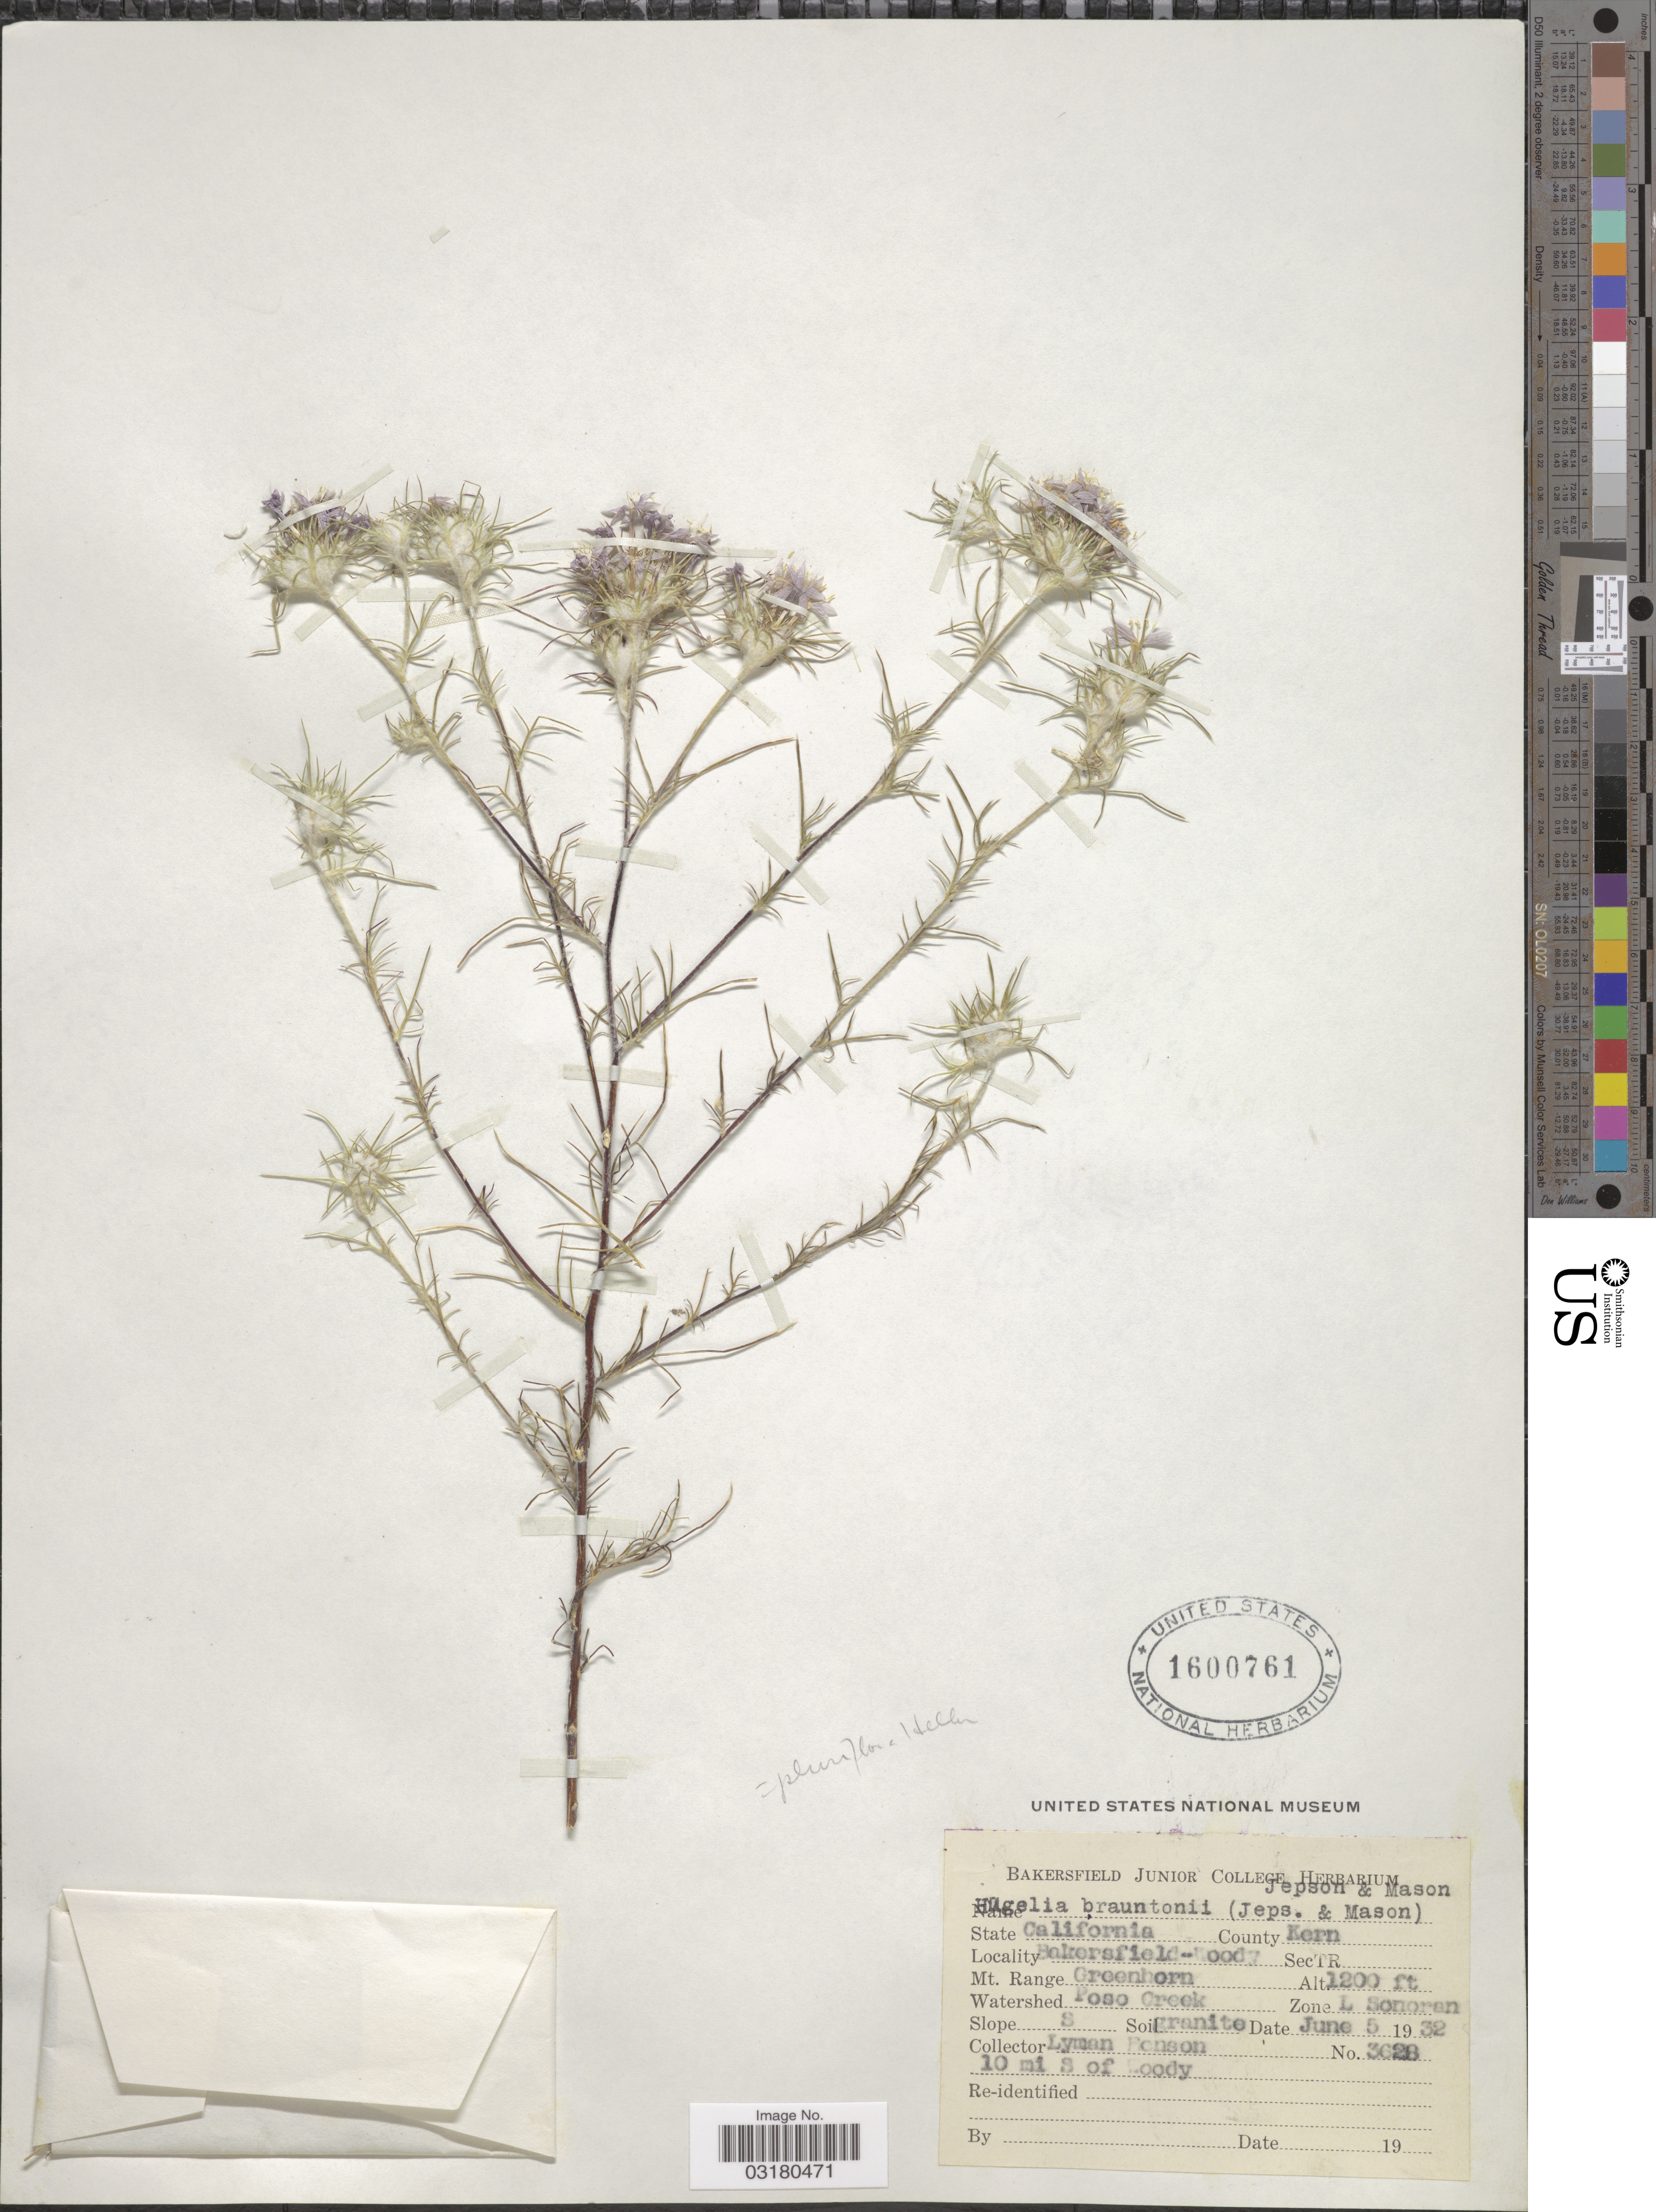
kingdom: Plantae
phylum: Tracheophyta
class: Magnoliopsida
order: Ericales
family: Polemoniaceae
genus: Eriastrum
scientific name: Eriastrum pluriflorum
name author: (A. Heller) H. Mason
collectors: L. D. Benson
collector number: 3628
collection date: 1932-06-05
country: United States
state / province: California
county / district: Kern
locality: County Kern. Bakersfield-Woody SecTR. Mt. Range Greenhorn. Watershed Poso Creek. Zone L Sonoran, slope S. 10 mi S of Woody.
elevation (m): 366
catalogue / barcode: US 1600761